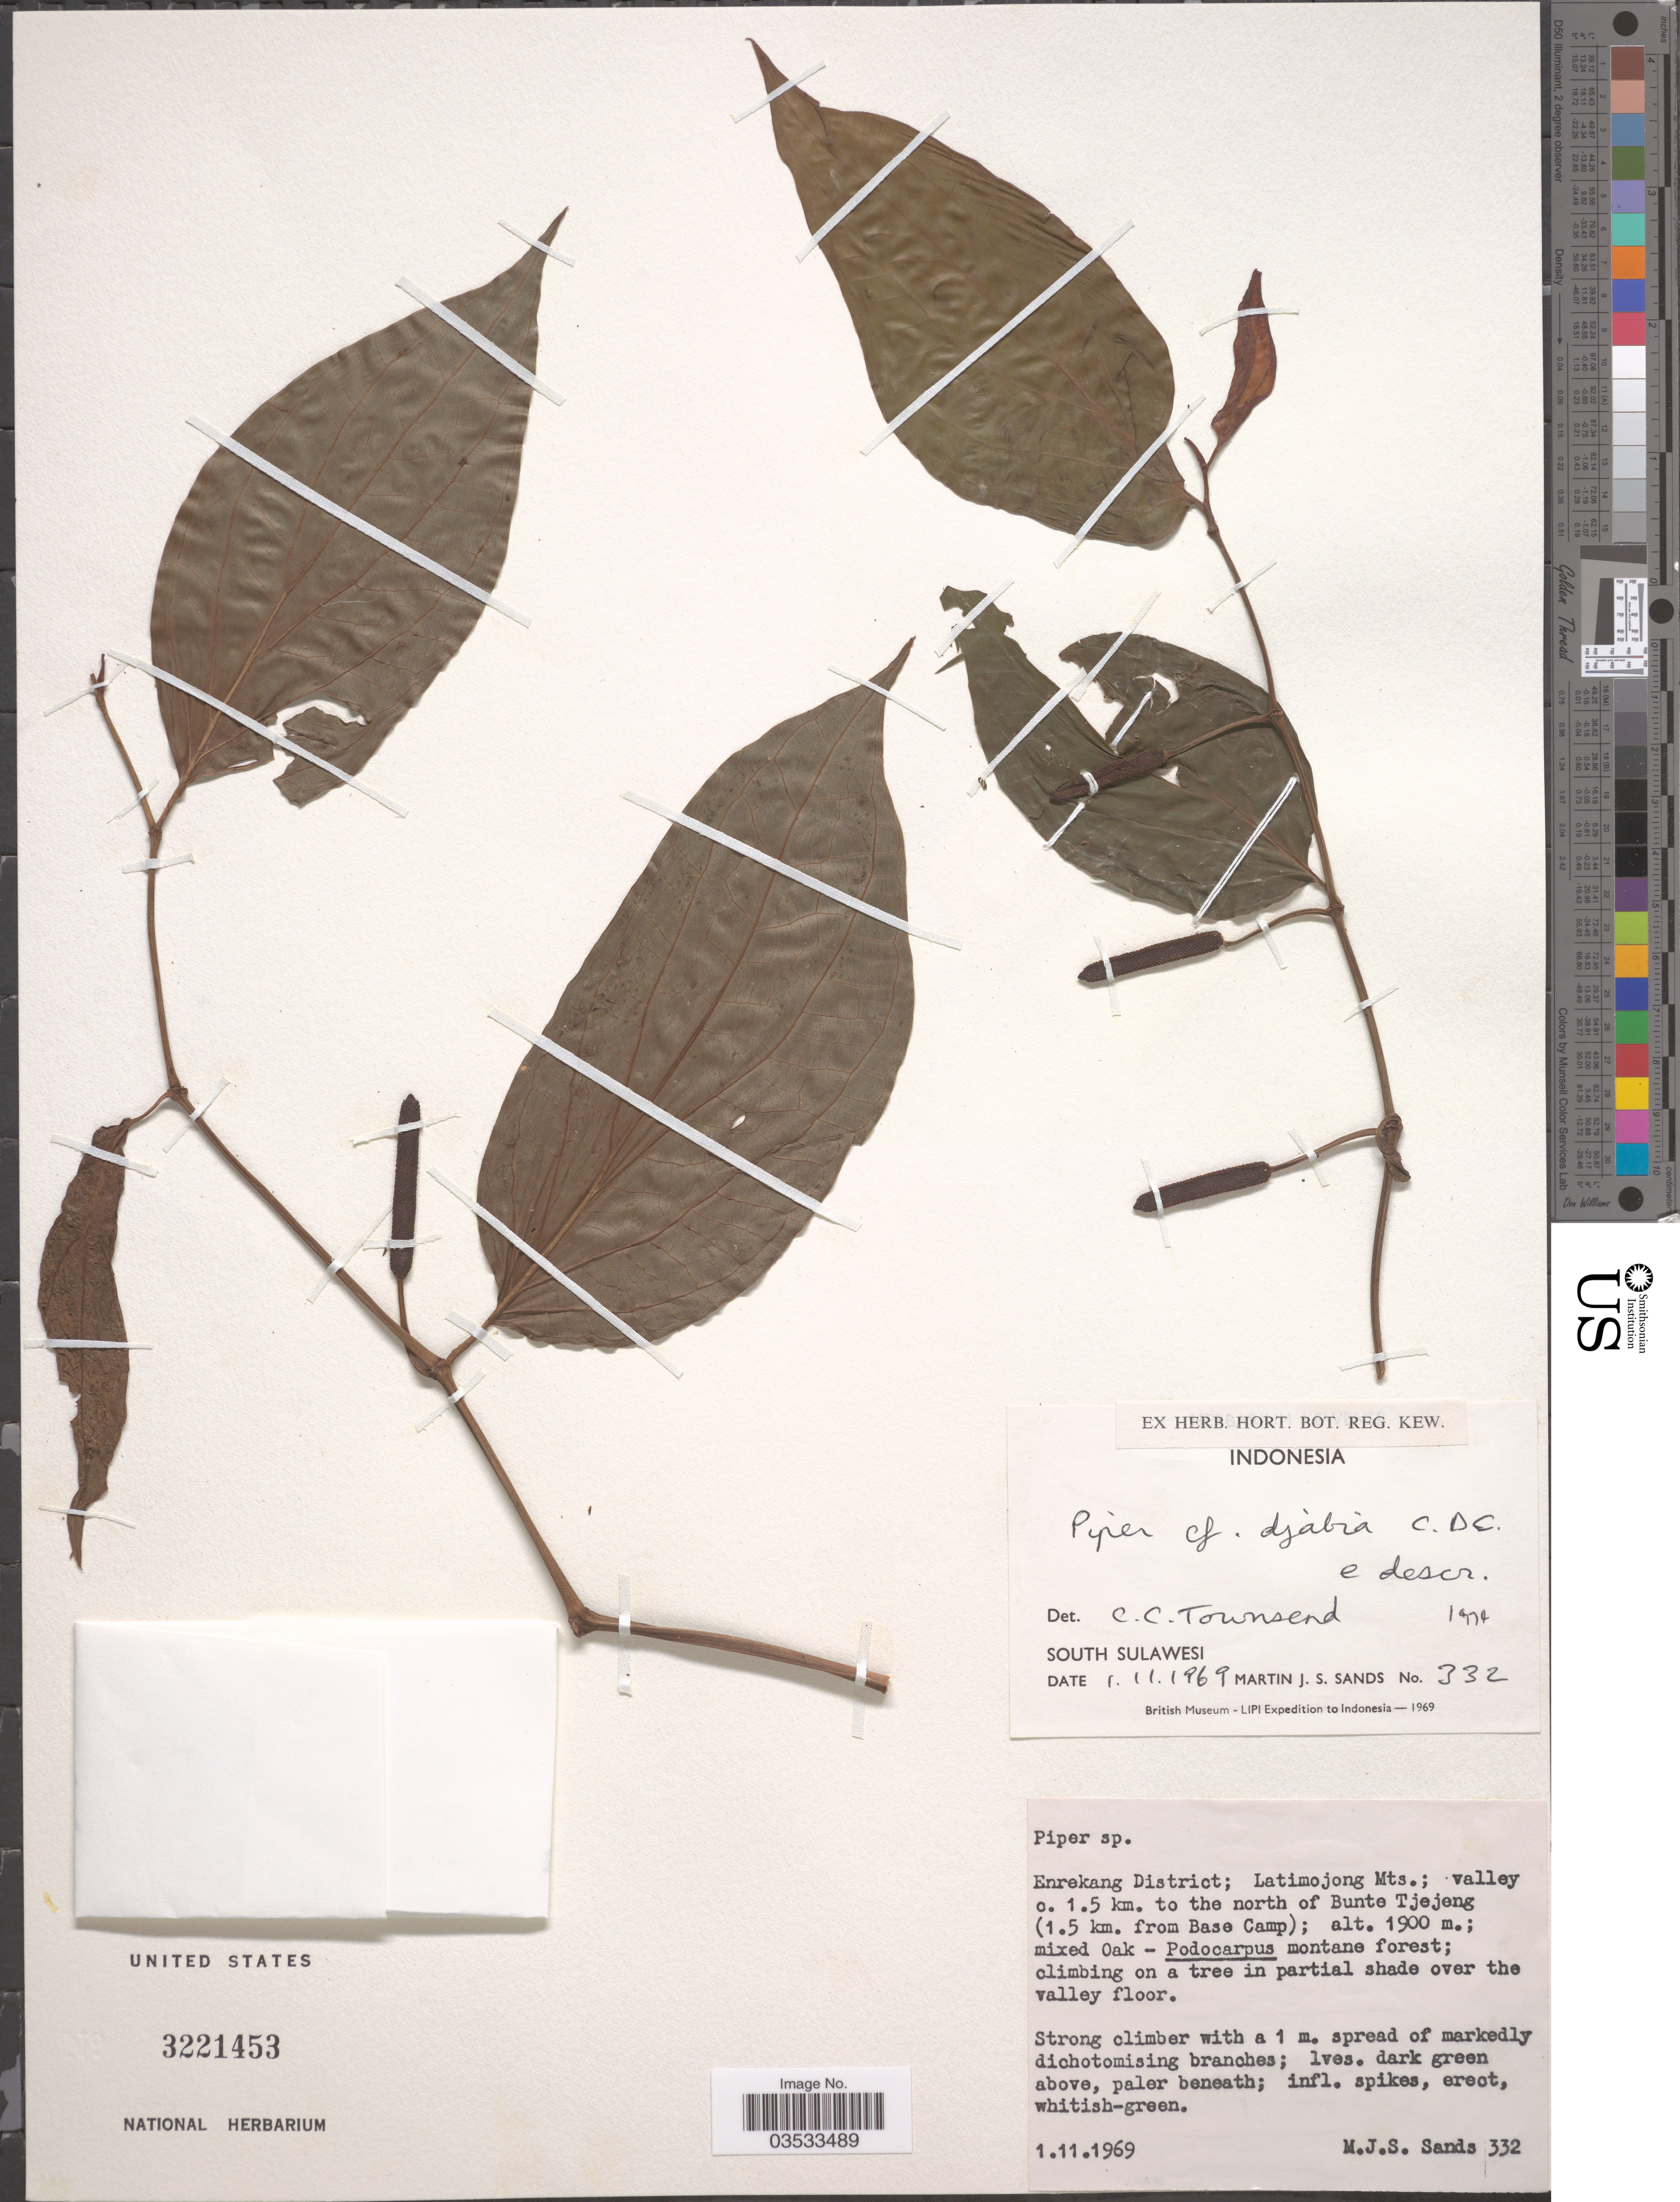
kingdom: Plantae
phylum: Tracheophyta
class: Magnoliopsida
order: Piperales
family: Piperaceae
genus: Piper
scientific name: Piper djabia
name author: C. DC.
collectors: M. Sands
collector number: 332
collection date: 1969-01-11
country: Indonesia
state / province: Sulawesi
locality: South Sulawesi. Enrekang District; Latimojong Mts.; valley c. 1.5 km. to the north of Bunte Tjejeng (1.5 km. from Base Camp).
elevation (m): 1900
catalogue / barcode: US 3221453